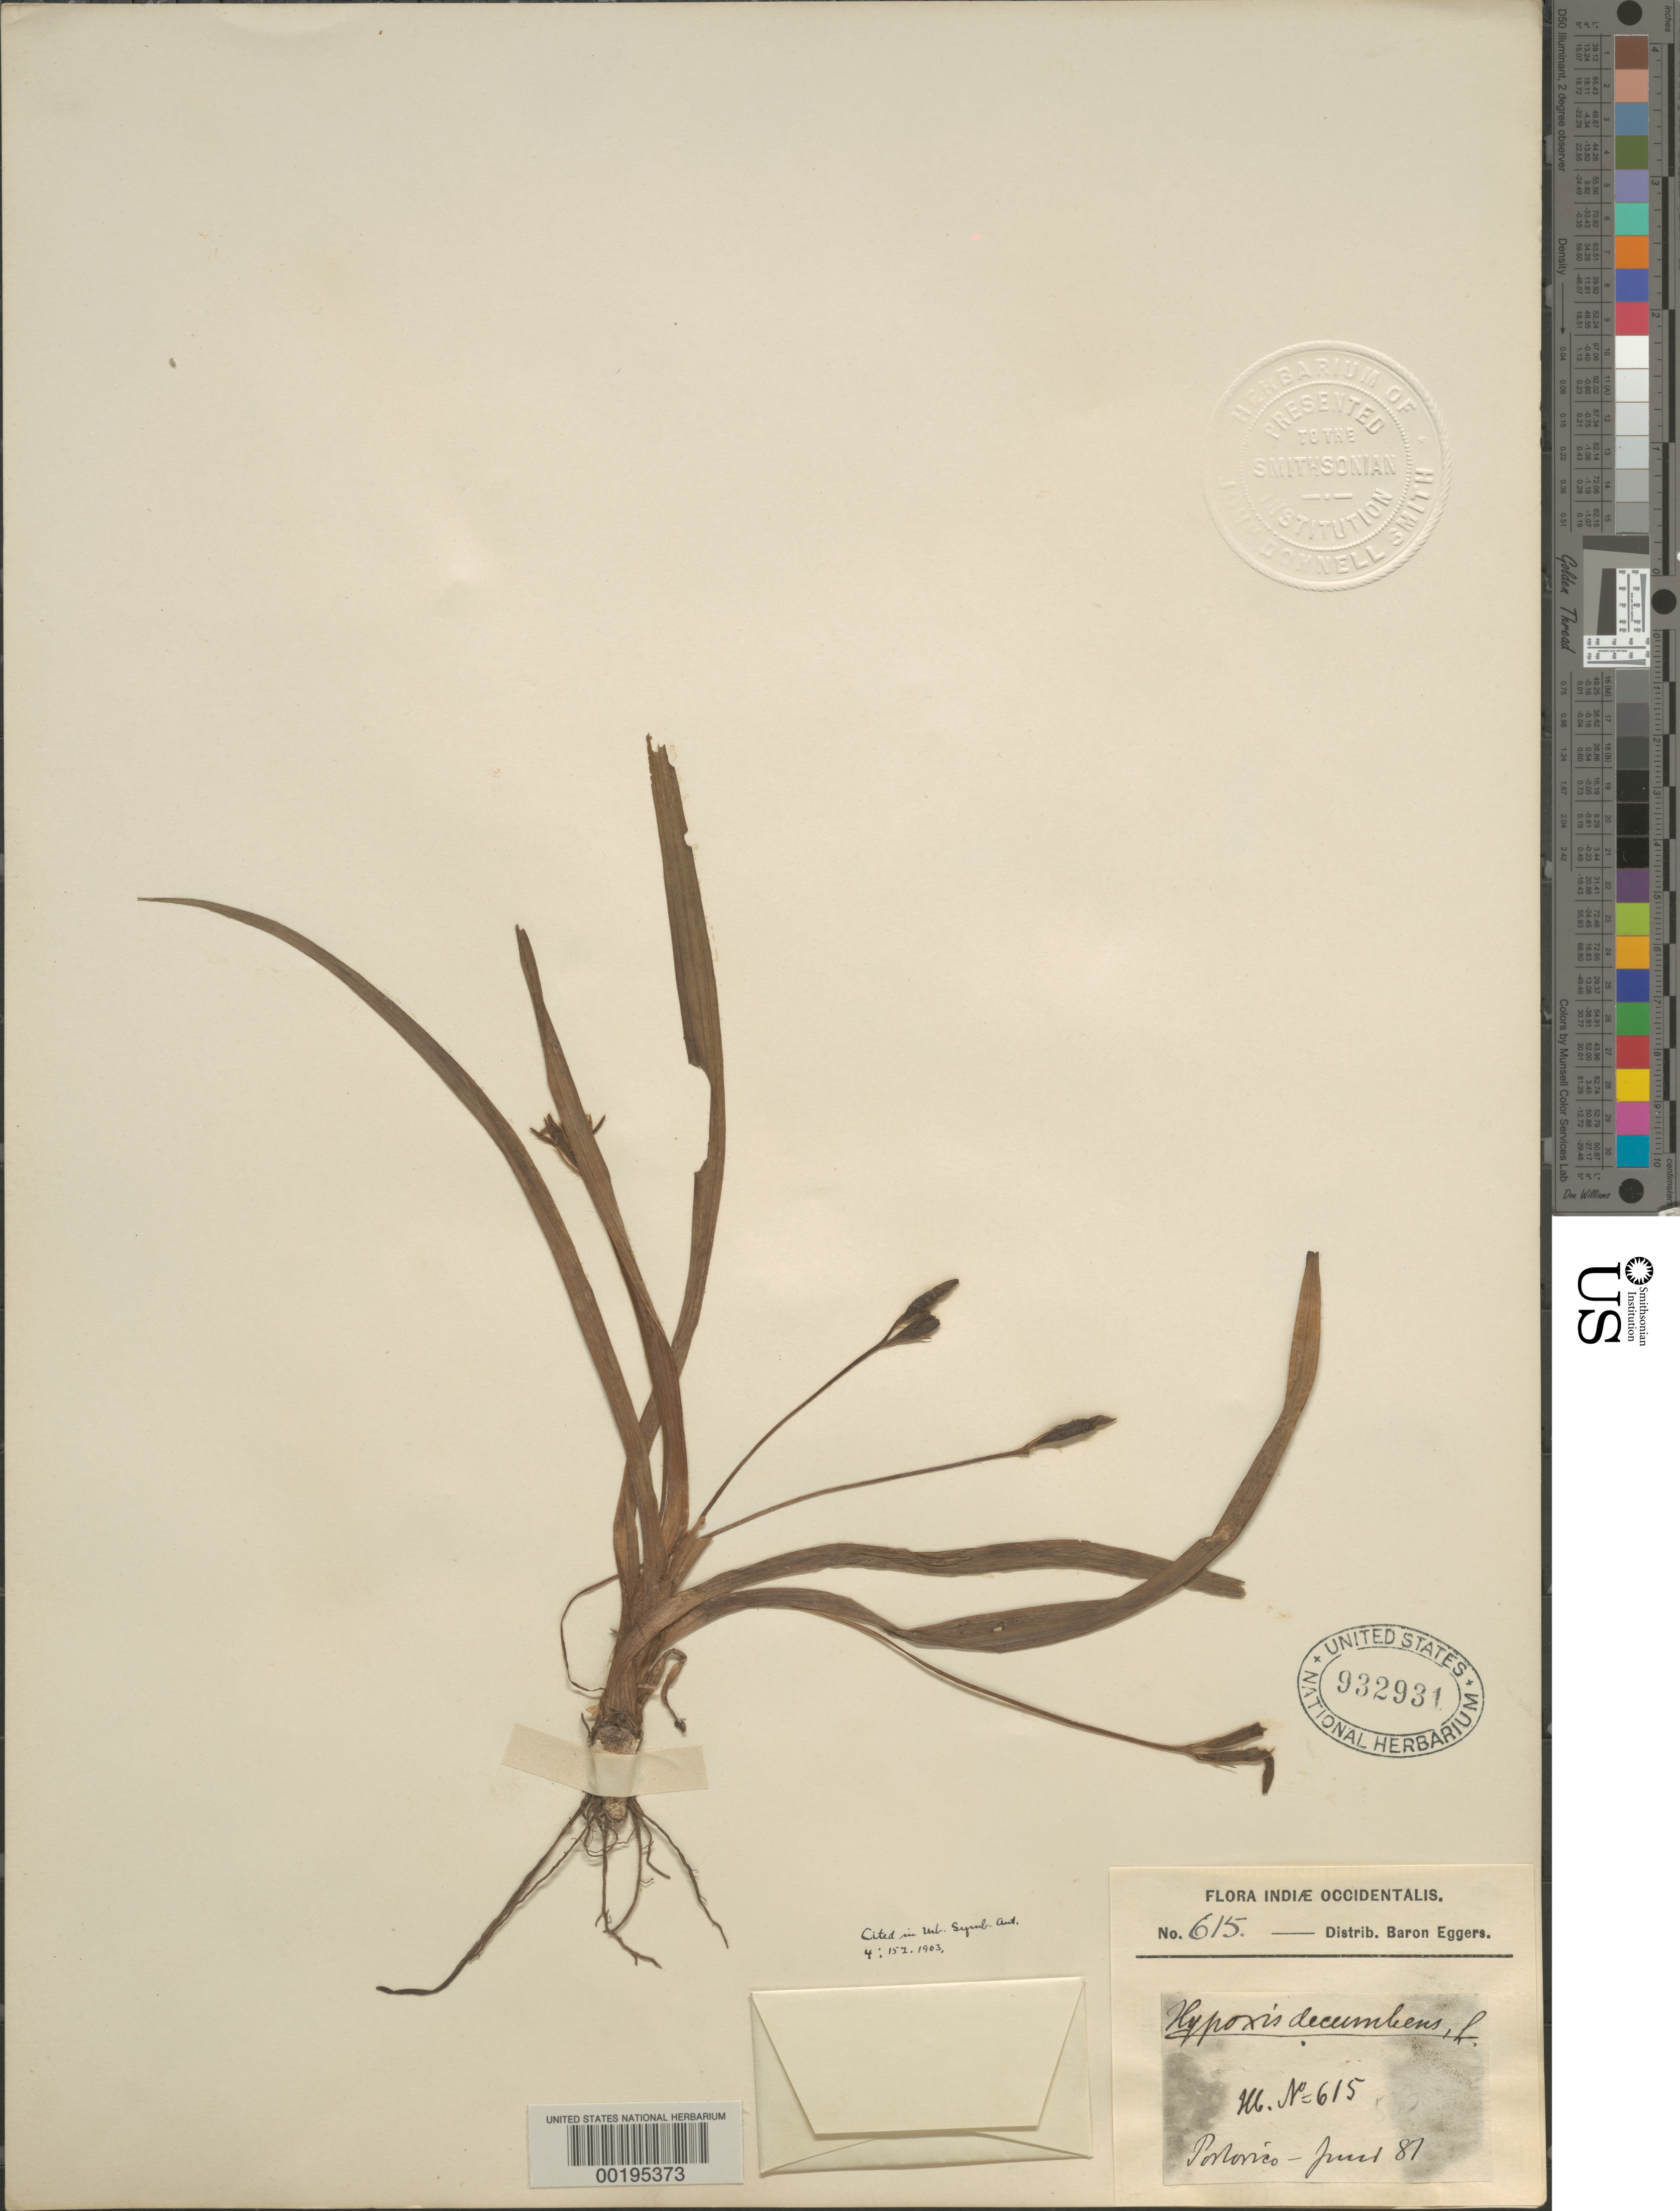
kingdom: Plantae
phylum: Tracheophyta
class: Liliopsida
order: Asparagales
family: Hypoxidaceae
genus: Hypoxis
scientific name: Hypoxis decumbens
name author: L.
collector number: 615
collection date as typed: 01 Jun 1887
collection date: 1887-06-01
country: Puerto Rico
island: Greater Antilles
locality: Sierra de Naguabo ad Rio Blanco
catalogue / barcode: US 932931